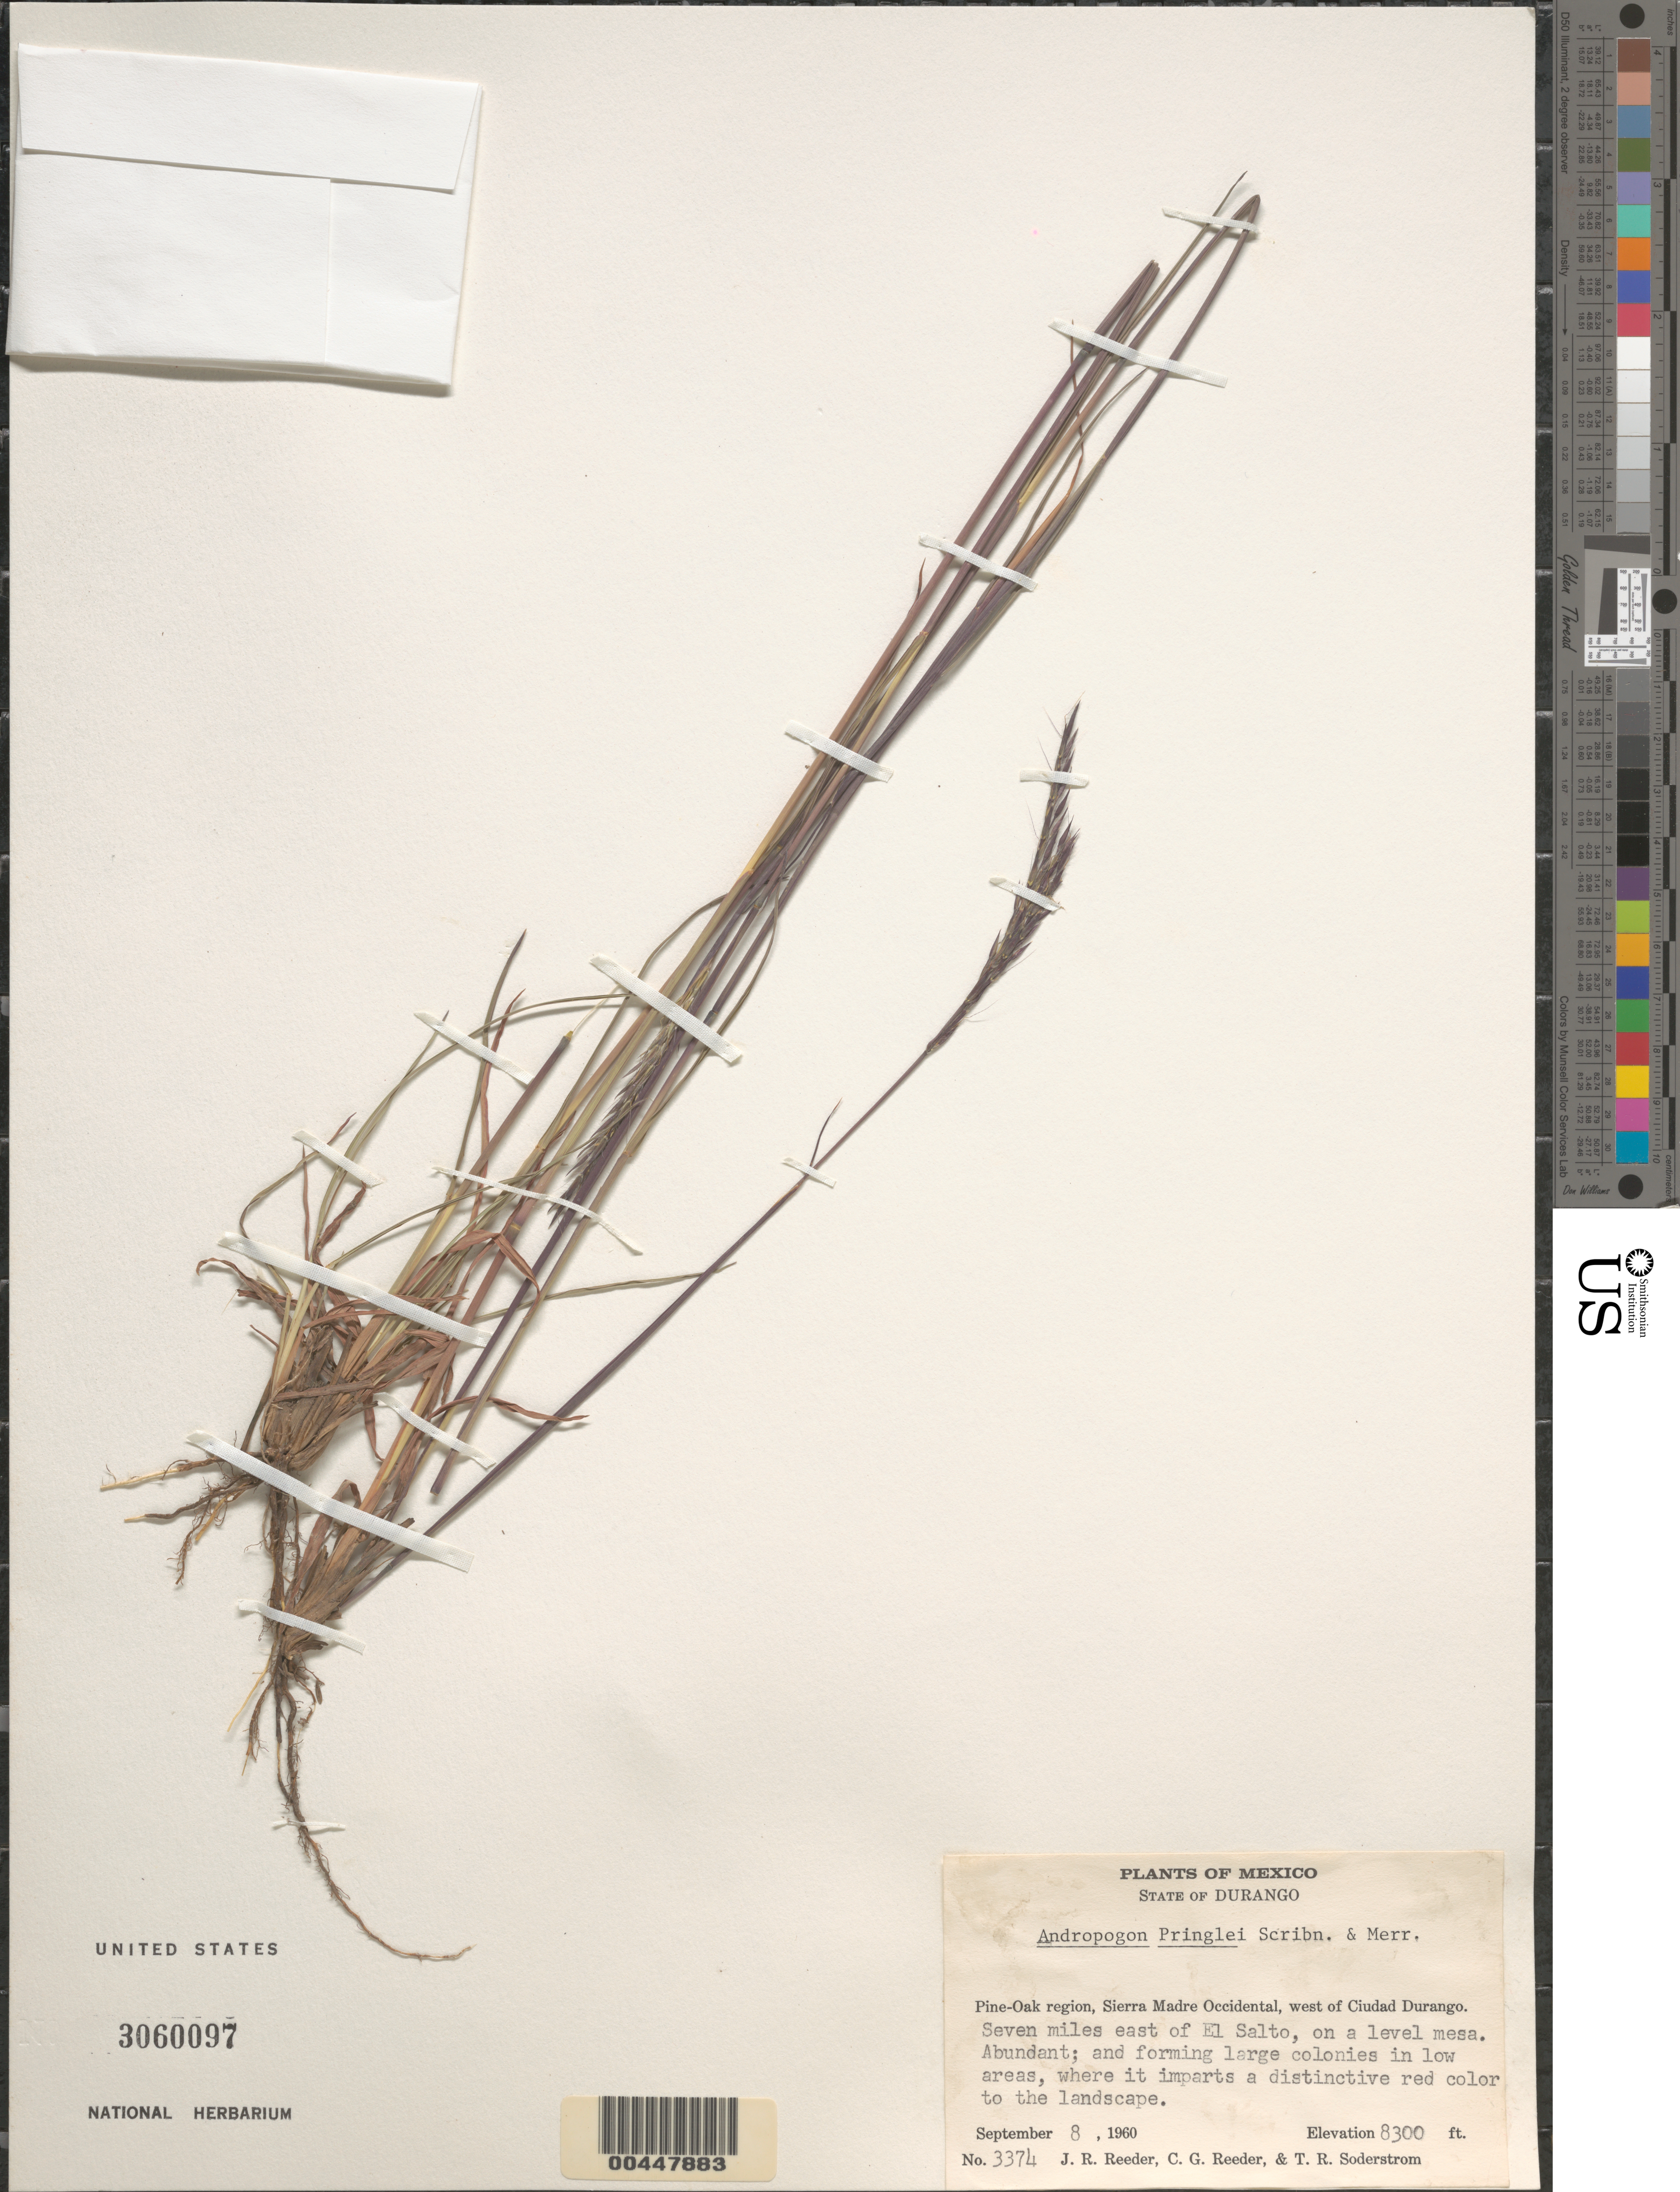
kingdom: Plantae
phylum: Tracheophyta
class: Liliopsida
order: Poales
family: Poaceae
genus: Andropogon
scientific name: Andropogon pringlei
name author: Scribn. & Merr.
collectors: J. R. Reeder, C. G. Reeder & T. R. Soderstrom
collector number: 3374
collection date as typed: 8 Sep 1960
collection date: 1960-09-08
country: Mexico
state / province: Durango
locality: Sierra Madre Occidental, W of Ciudad Durango, 7 mi E of El Salto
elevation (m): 2530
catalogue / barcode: US 3060097